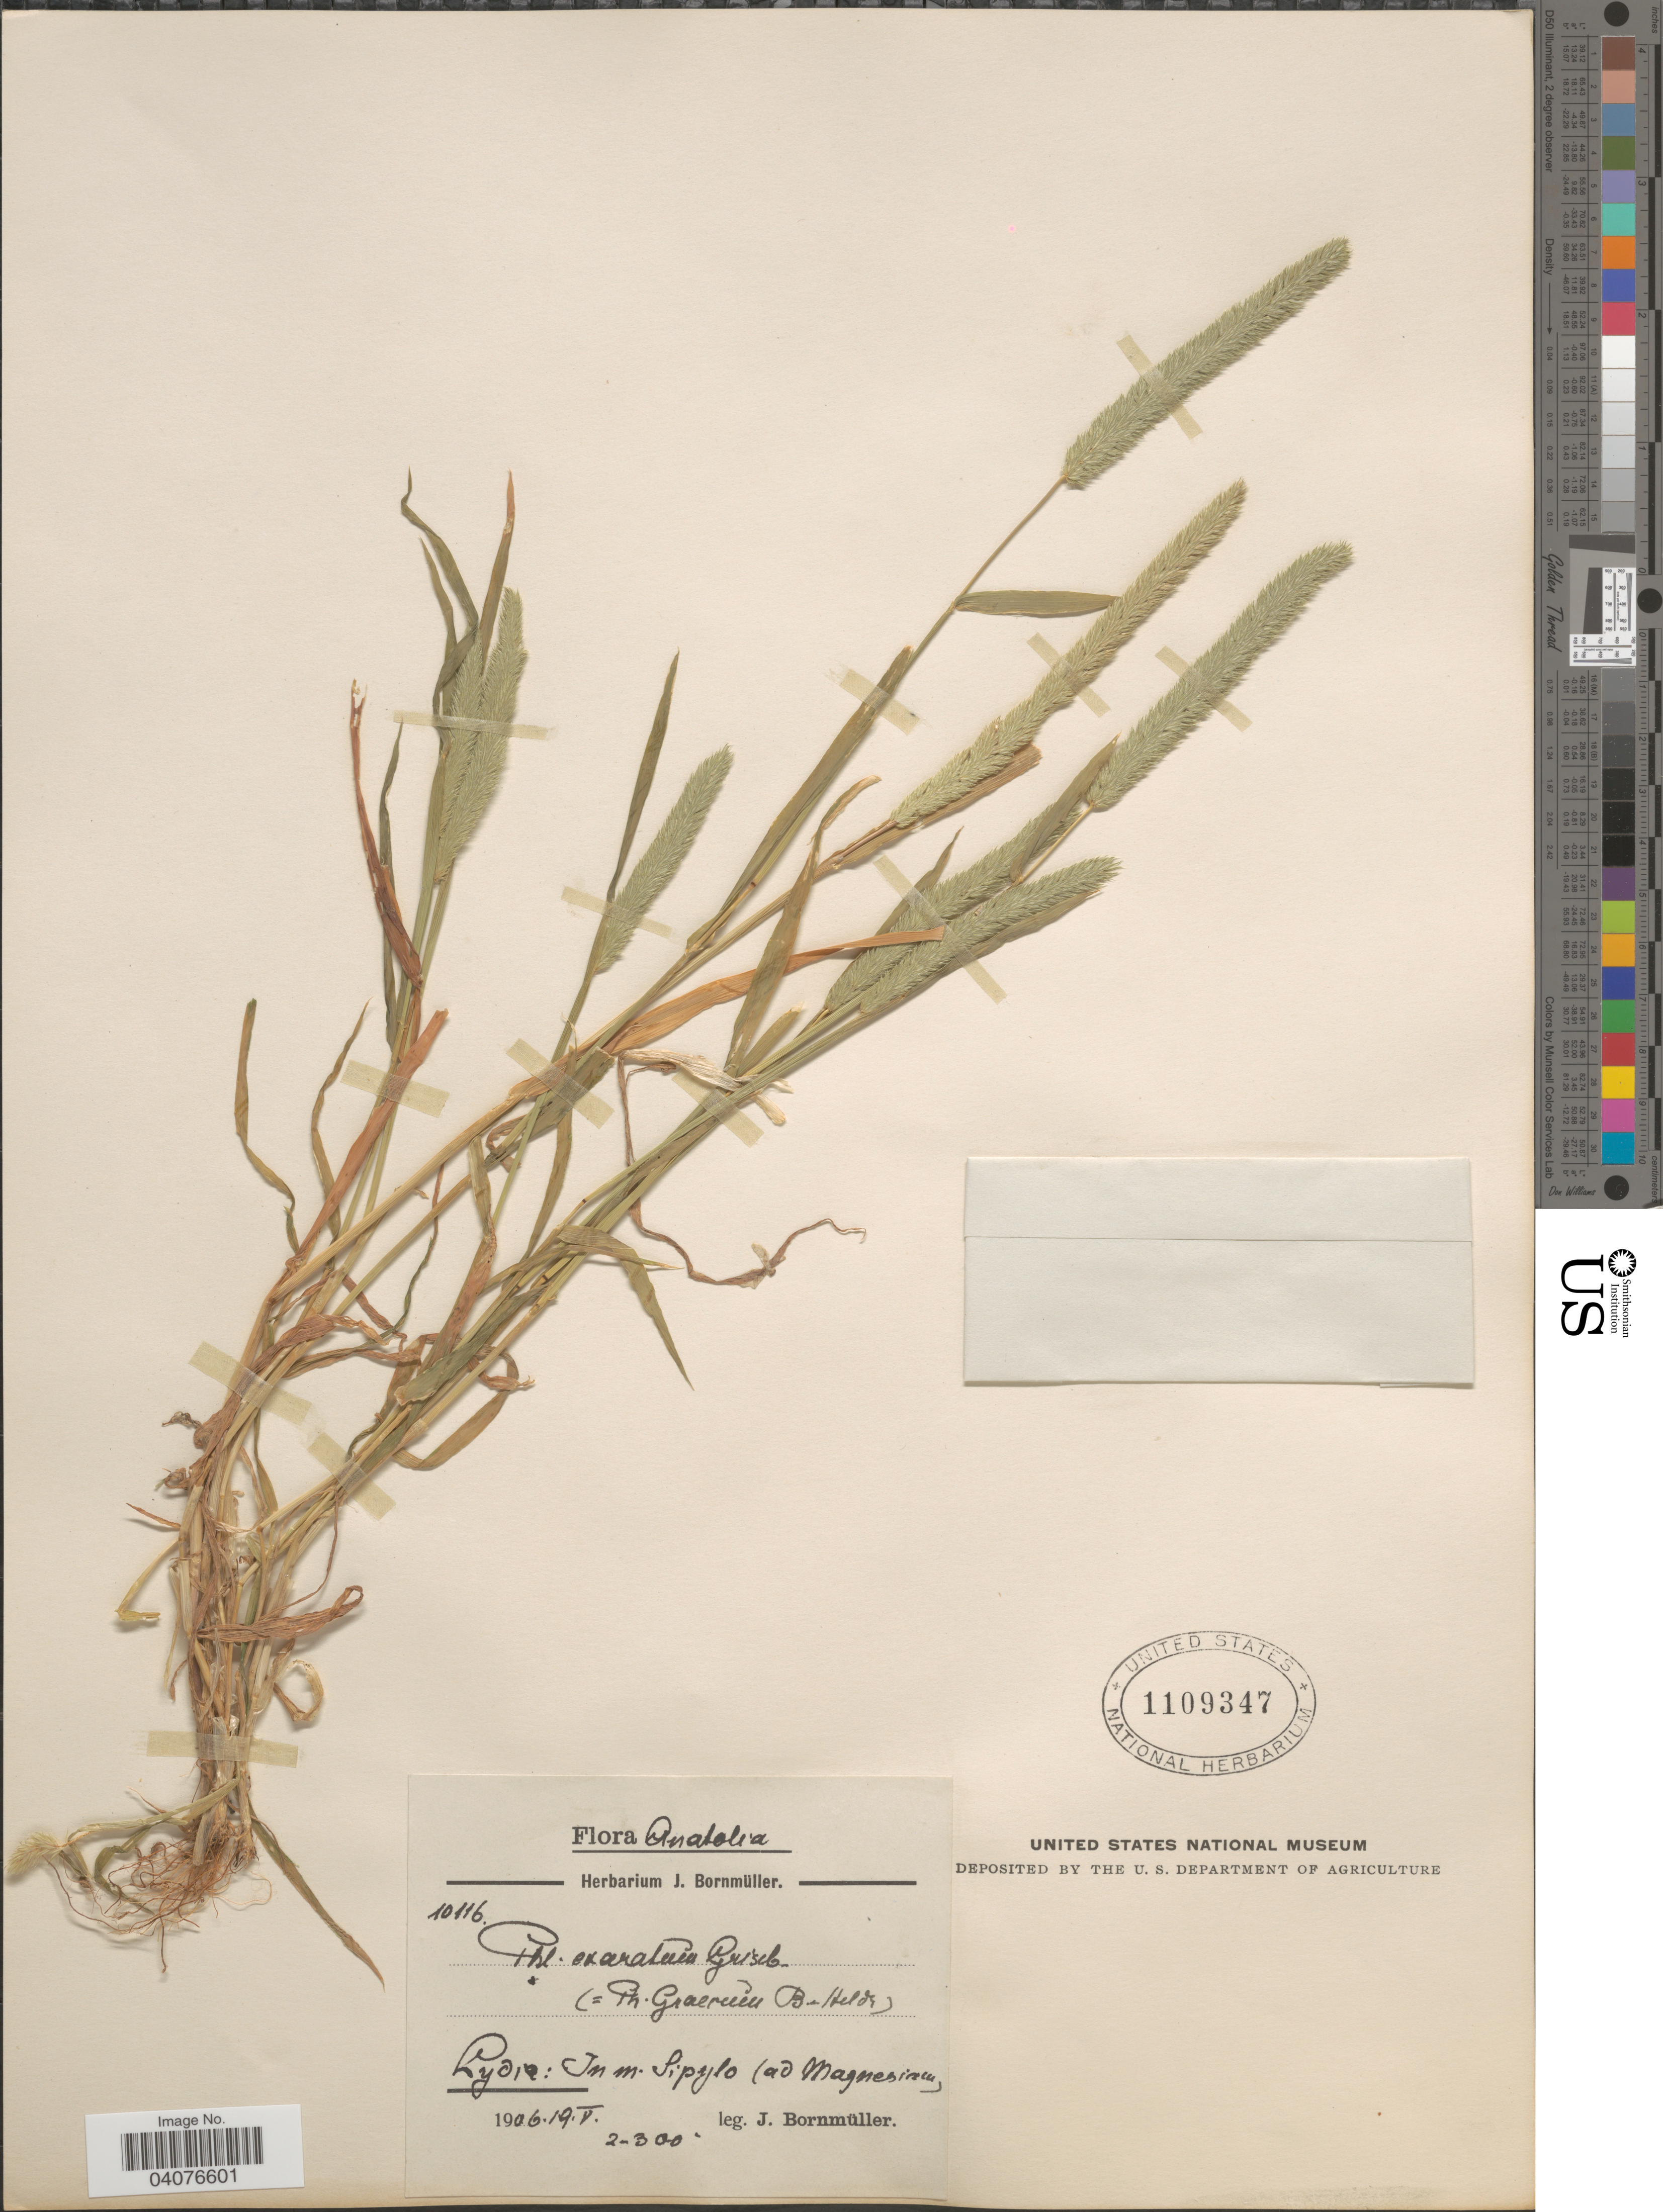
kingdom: Plantae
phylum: Tracheophyta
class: Liliopsida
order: Poales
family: Poaceae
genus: Phleum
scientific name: Phleum exaratum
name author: Hochst. ex Griseb.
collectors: J. Bornmüller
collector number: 10116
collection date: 1906-05-19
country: Turkey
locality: Anatolica. Lydia: In m. Sipylo (ad Magnesiam).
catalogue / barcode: US 1109347